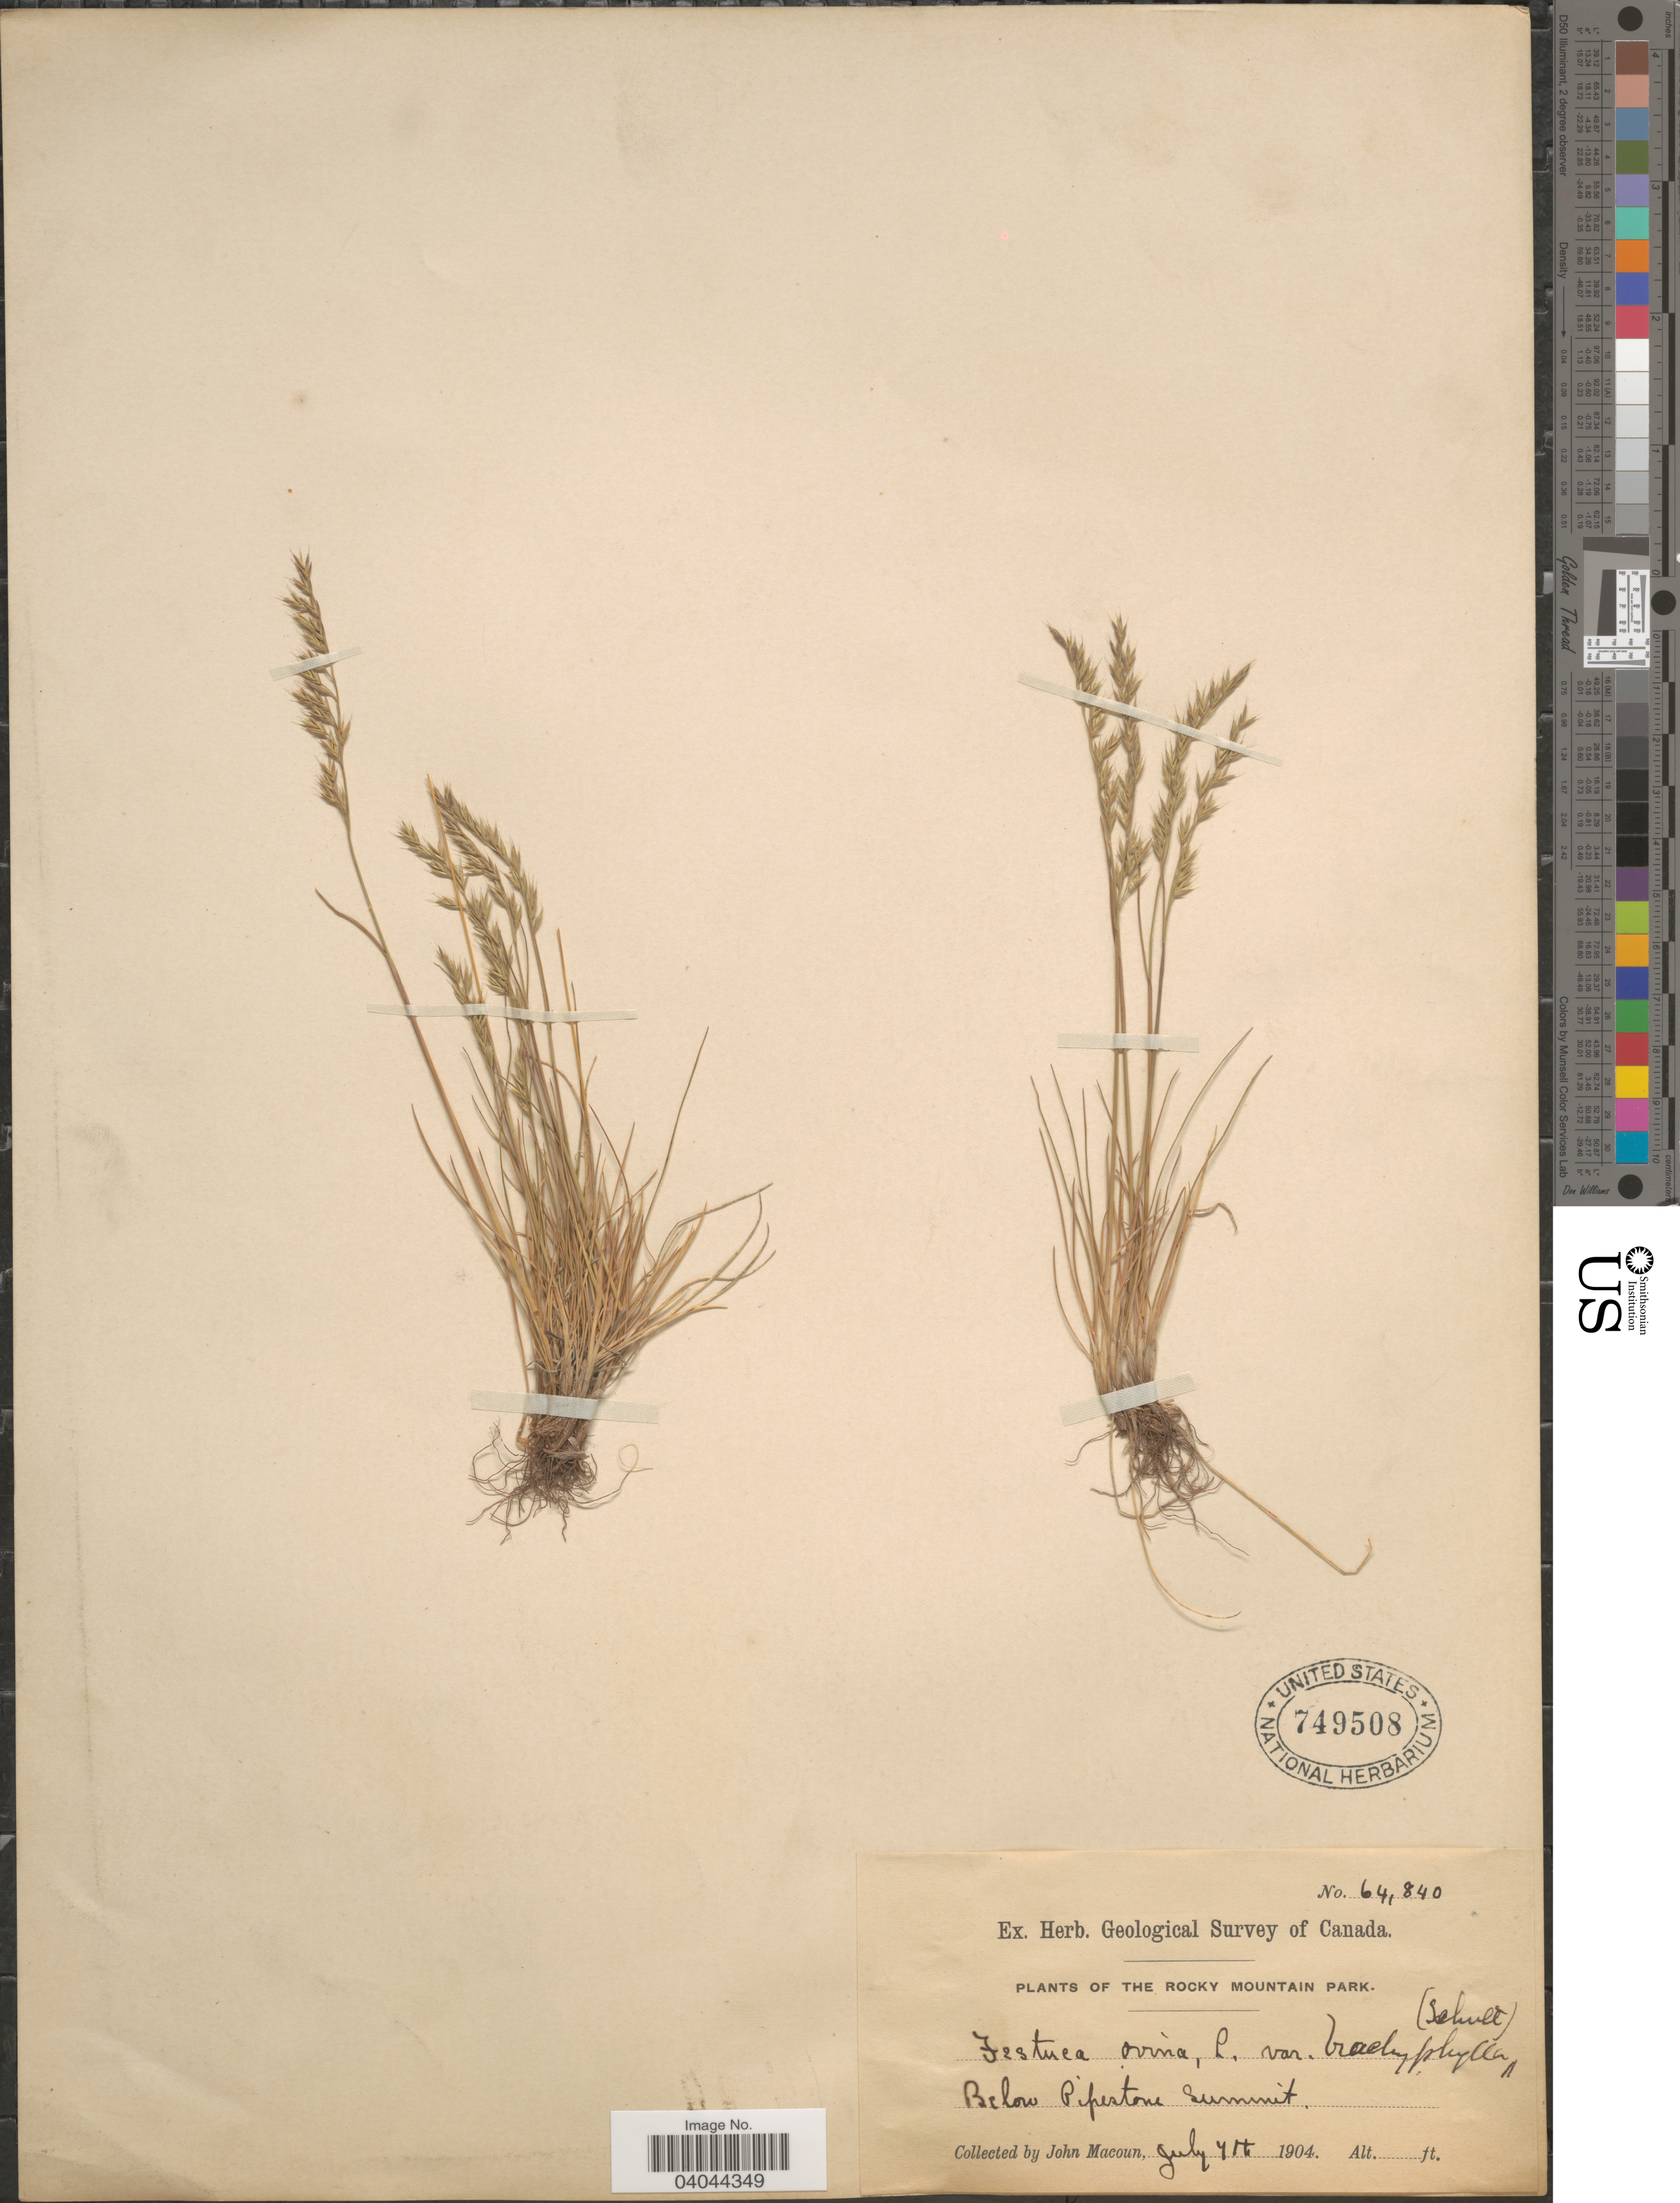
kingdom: Plantae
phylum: Tracheophyta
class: Liliopsida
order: Poales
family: Poaceae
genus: Festuca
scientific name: Festuca ovina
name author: L.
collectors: J. Macoun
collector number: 64840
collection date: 1904-07-04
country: Canada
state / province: Alberta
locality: Rocky Mountain Park. Below Pipestone Summit.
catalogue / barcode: US 749508